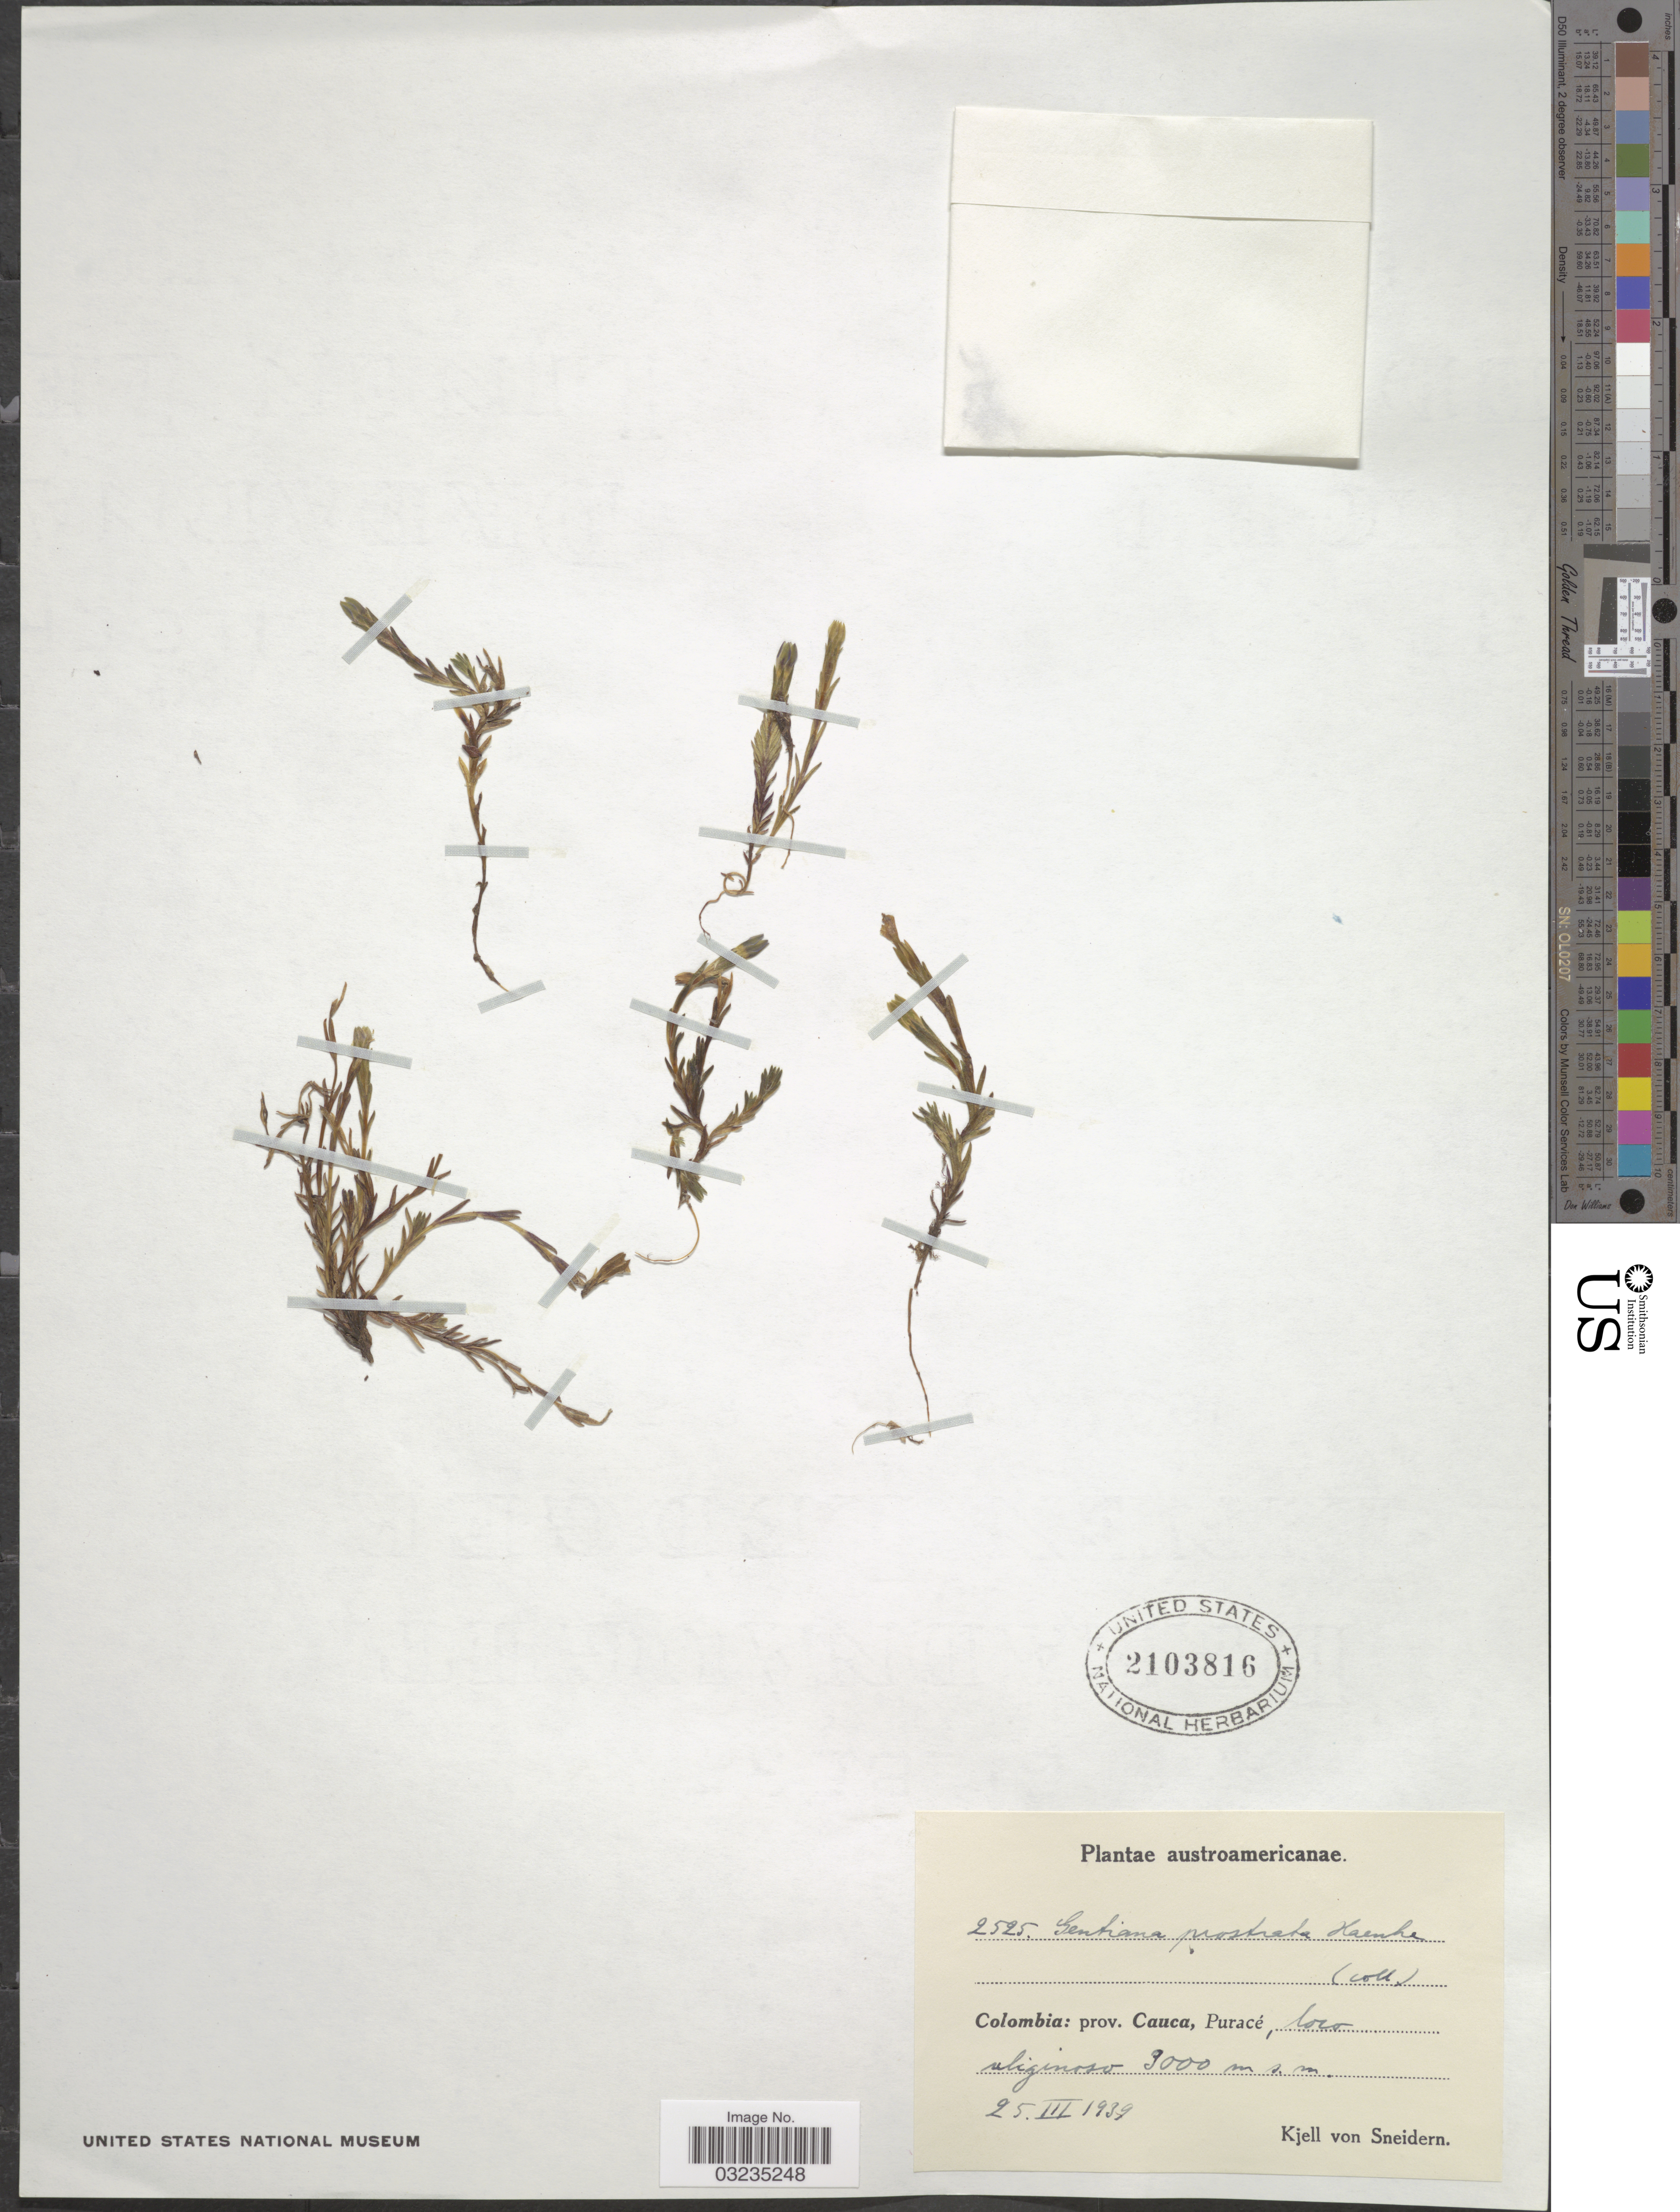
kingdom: Plantae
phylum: Tracheophyta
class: Magnoliopsida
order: Gentianales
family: Gentianaceae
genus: Gentiana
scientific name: Gentiana prostrata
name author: Haenke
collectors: K. von Sneidern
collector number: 2525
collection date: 1939-03-25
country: Colombia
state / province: Cauca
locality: Austroamericanae. Prov. Cauca, Puracé, loco uliginoso.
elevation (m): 3000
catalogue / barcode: US 2103816